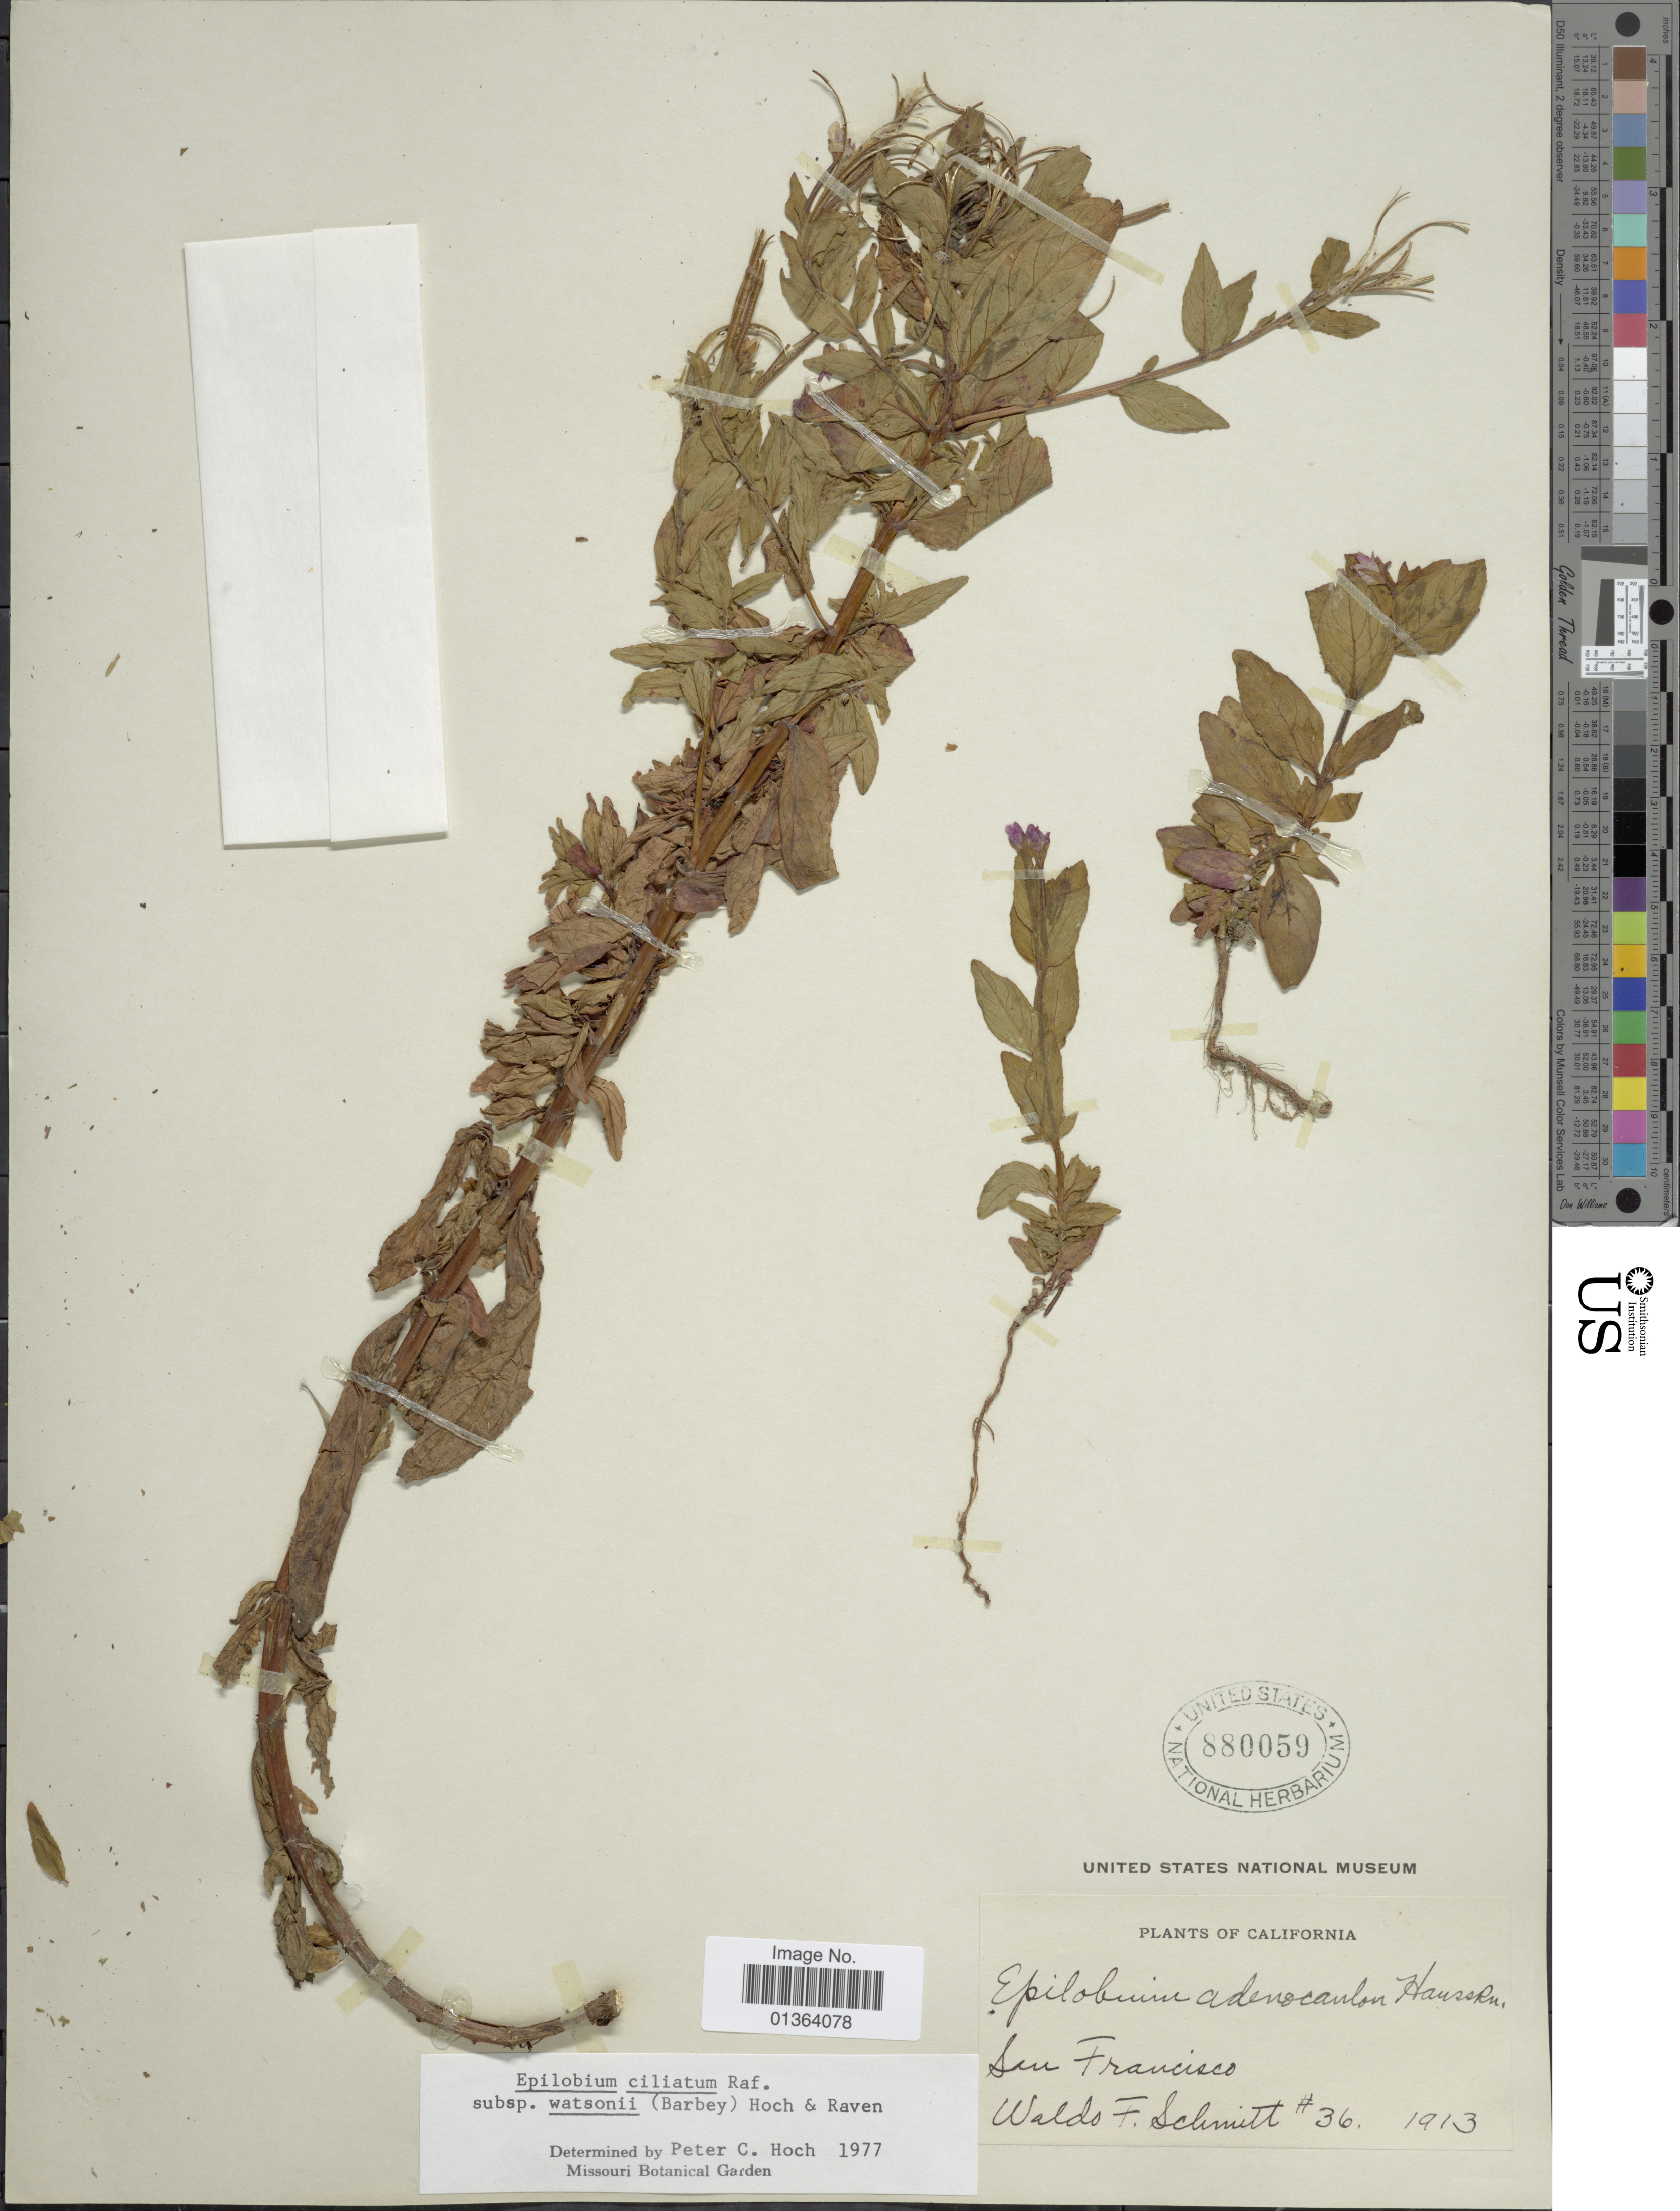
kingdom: Plantae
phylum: Tracheophyta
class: Magnoliopsida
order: Myrtales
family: Onagraceae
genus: Epilobium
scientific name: Epilobium ciliatum subsp. watsonii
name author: (Barbey) Hoch & P.H. Raven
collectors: W. F. Schmitt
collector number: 36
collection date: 1913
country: United States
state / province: California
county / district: San Francisco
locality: San Francisco.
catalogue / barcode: US 880059